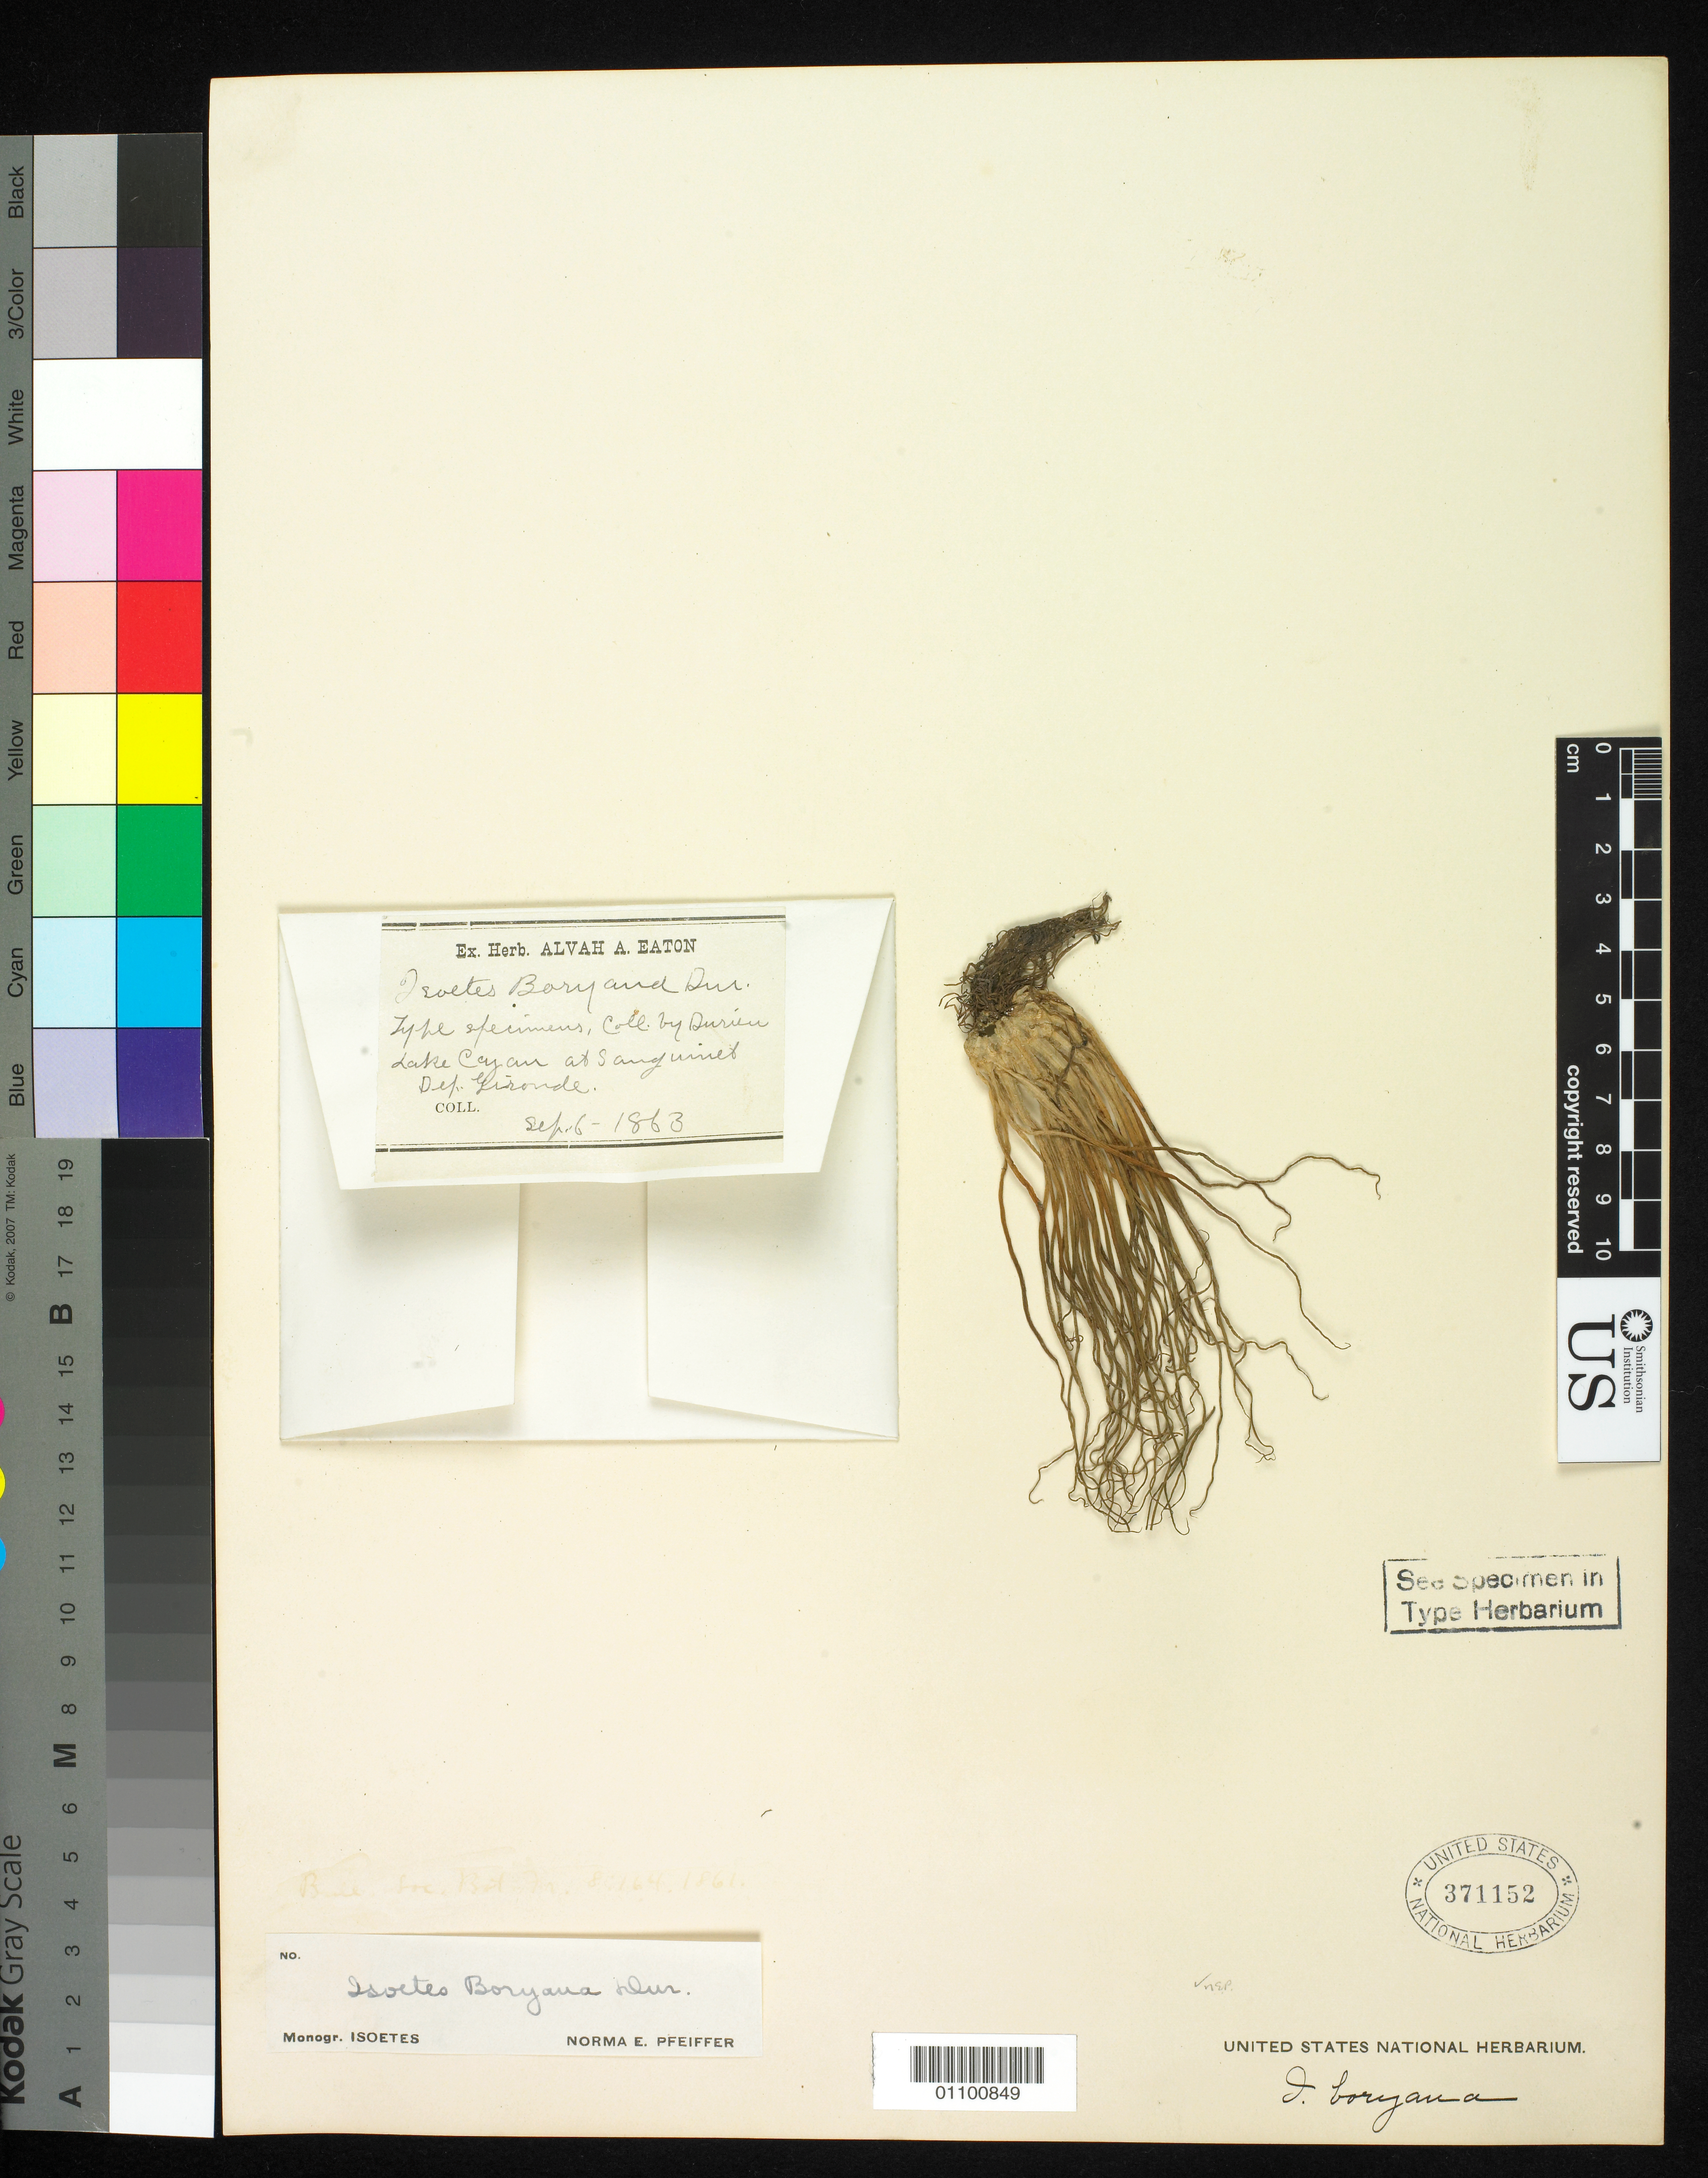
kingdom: Plantae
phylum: Tracheophyta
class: Lycopodiopsida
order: Isoetales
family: Isoetaceae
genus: Isoetes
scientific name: Isoetes boryana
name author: Durieu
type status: Type Collection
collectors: M. C. Durieu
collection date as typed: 06 Sep 1863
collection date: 1863-09-06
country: France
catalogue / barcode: US 371152